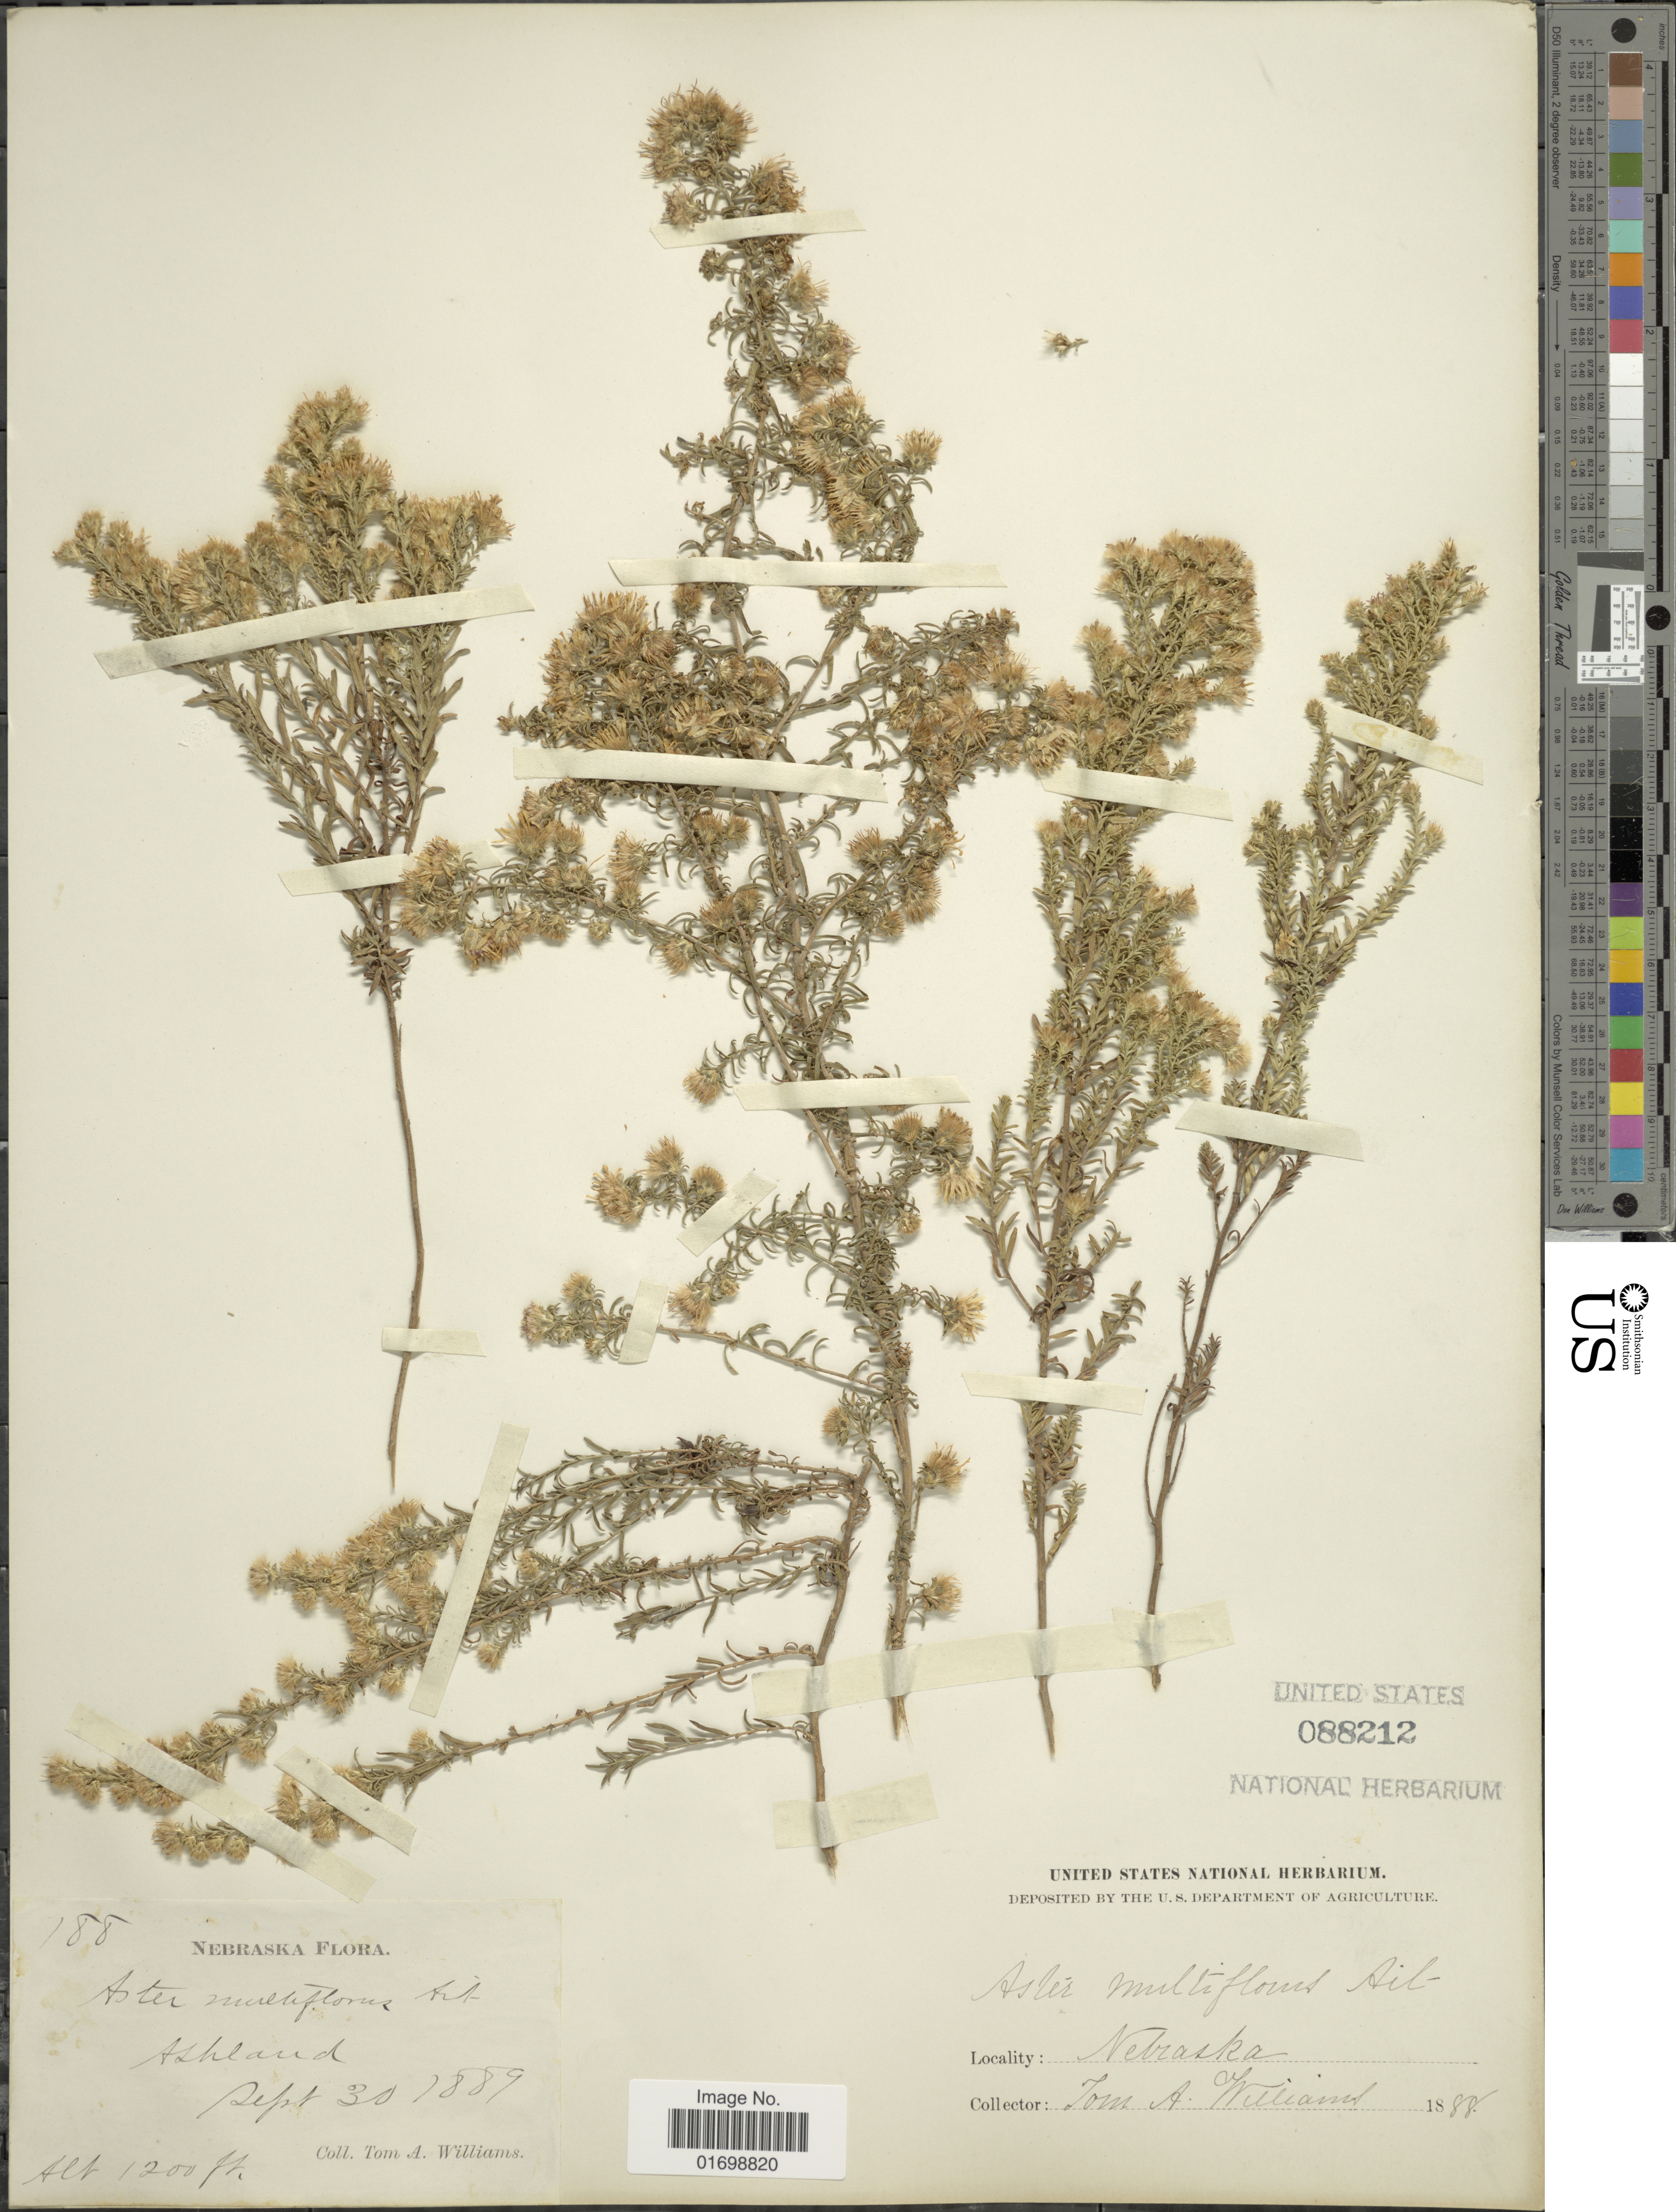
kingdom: Plantae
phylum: Tracheophyta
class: Magnoliopsida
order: Asterales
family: Asteraceae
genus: Symphyotrichum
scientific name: Symphyotrichum ericoides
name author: (L.) G.L. Nesom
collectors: T. A. Williams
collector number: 188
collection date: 1888-09-30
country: United States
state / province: Nebraska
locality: Ashland.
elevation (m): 366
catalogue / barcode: US 88212